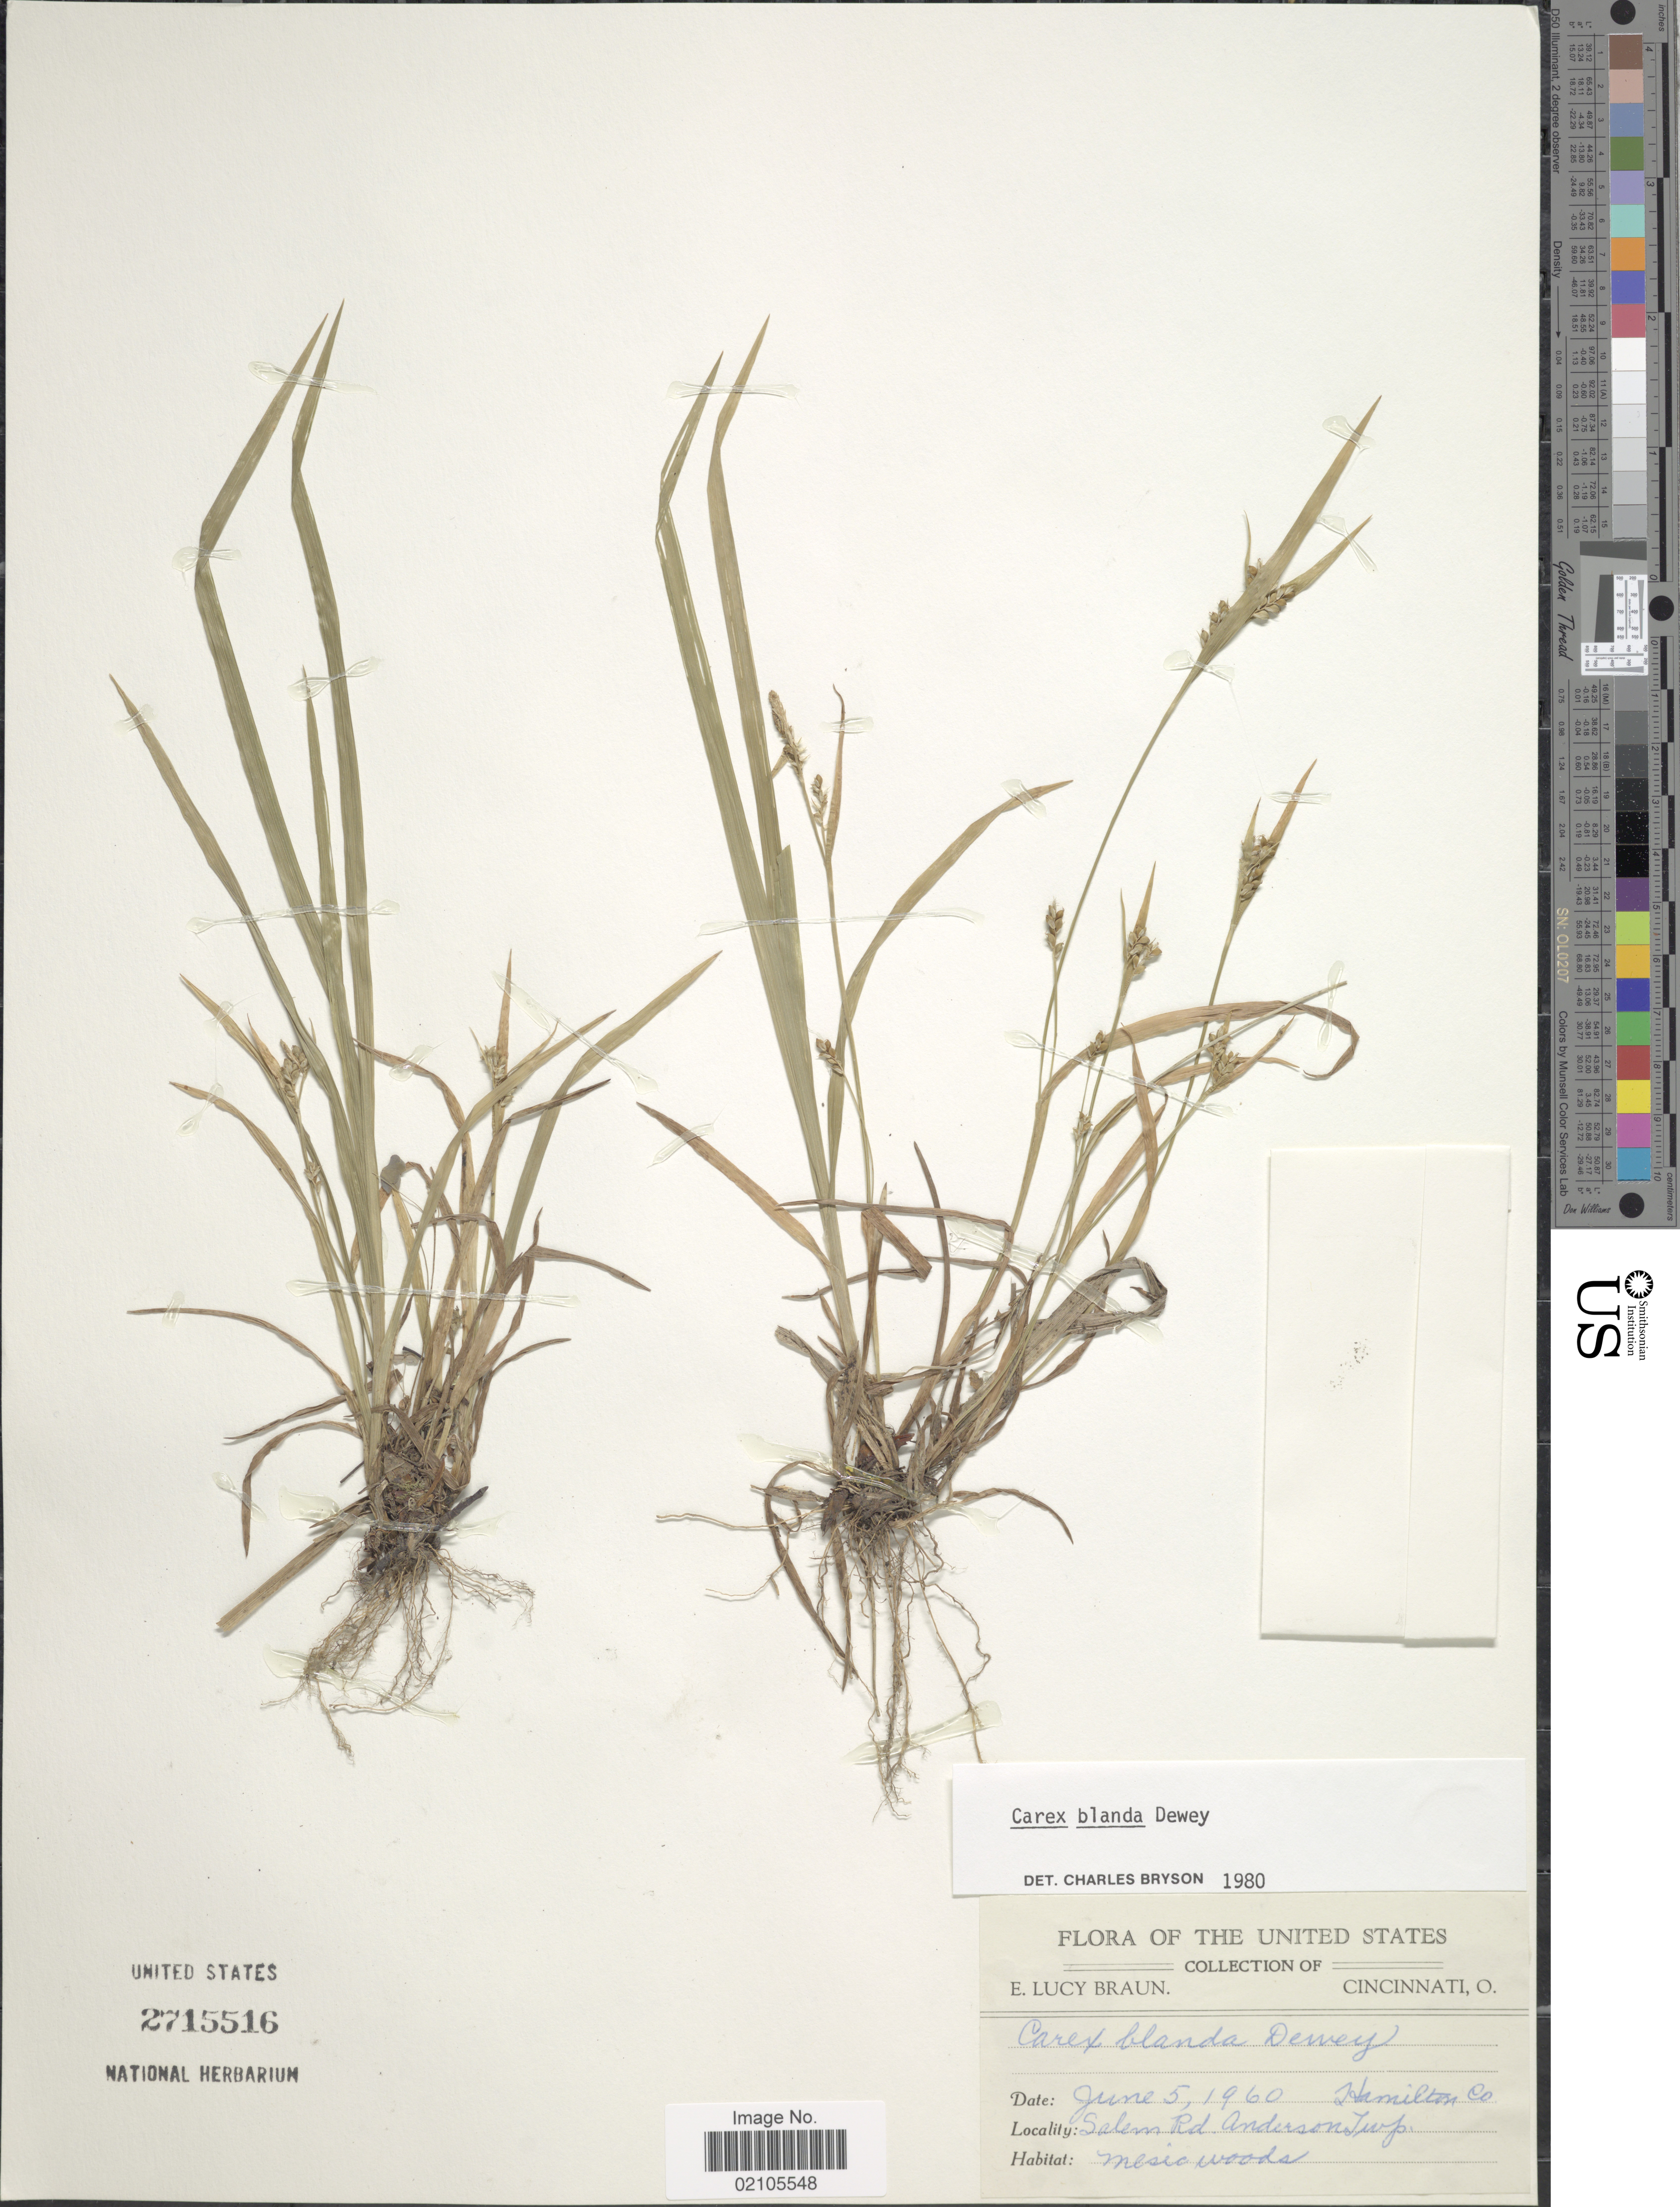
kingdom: Plantae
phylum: Tracheophyta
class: Liliopsida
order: Poales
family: Cyperaceae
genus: Carex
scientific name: Carex blanda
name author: Dewey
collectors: E. L. Braun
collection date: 1960-06-05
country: United States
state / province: Ohio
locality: Hamilton Co. Salem Rd. Anderson Twp.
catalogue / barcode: US 2715516